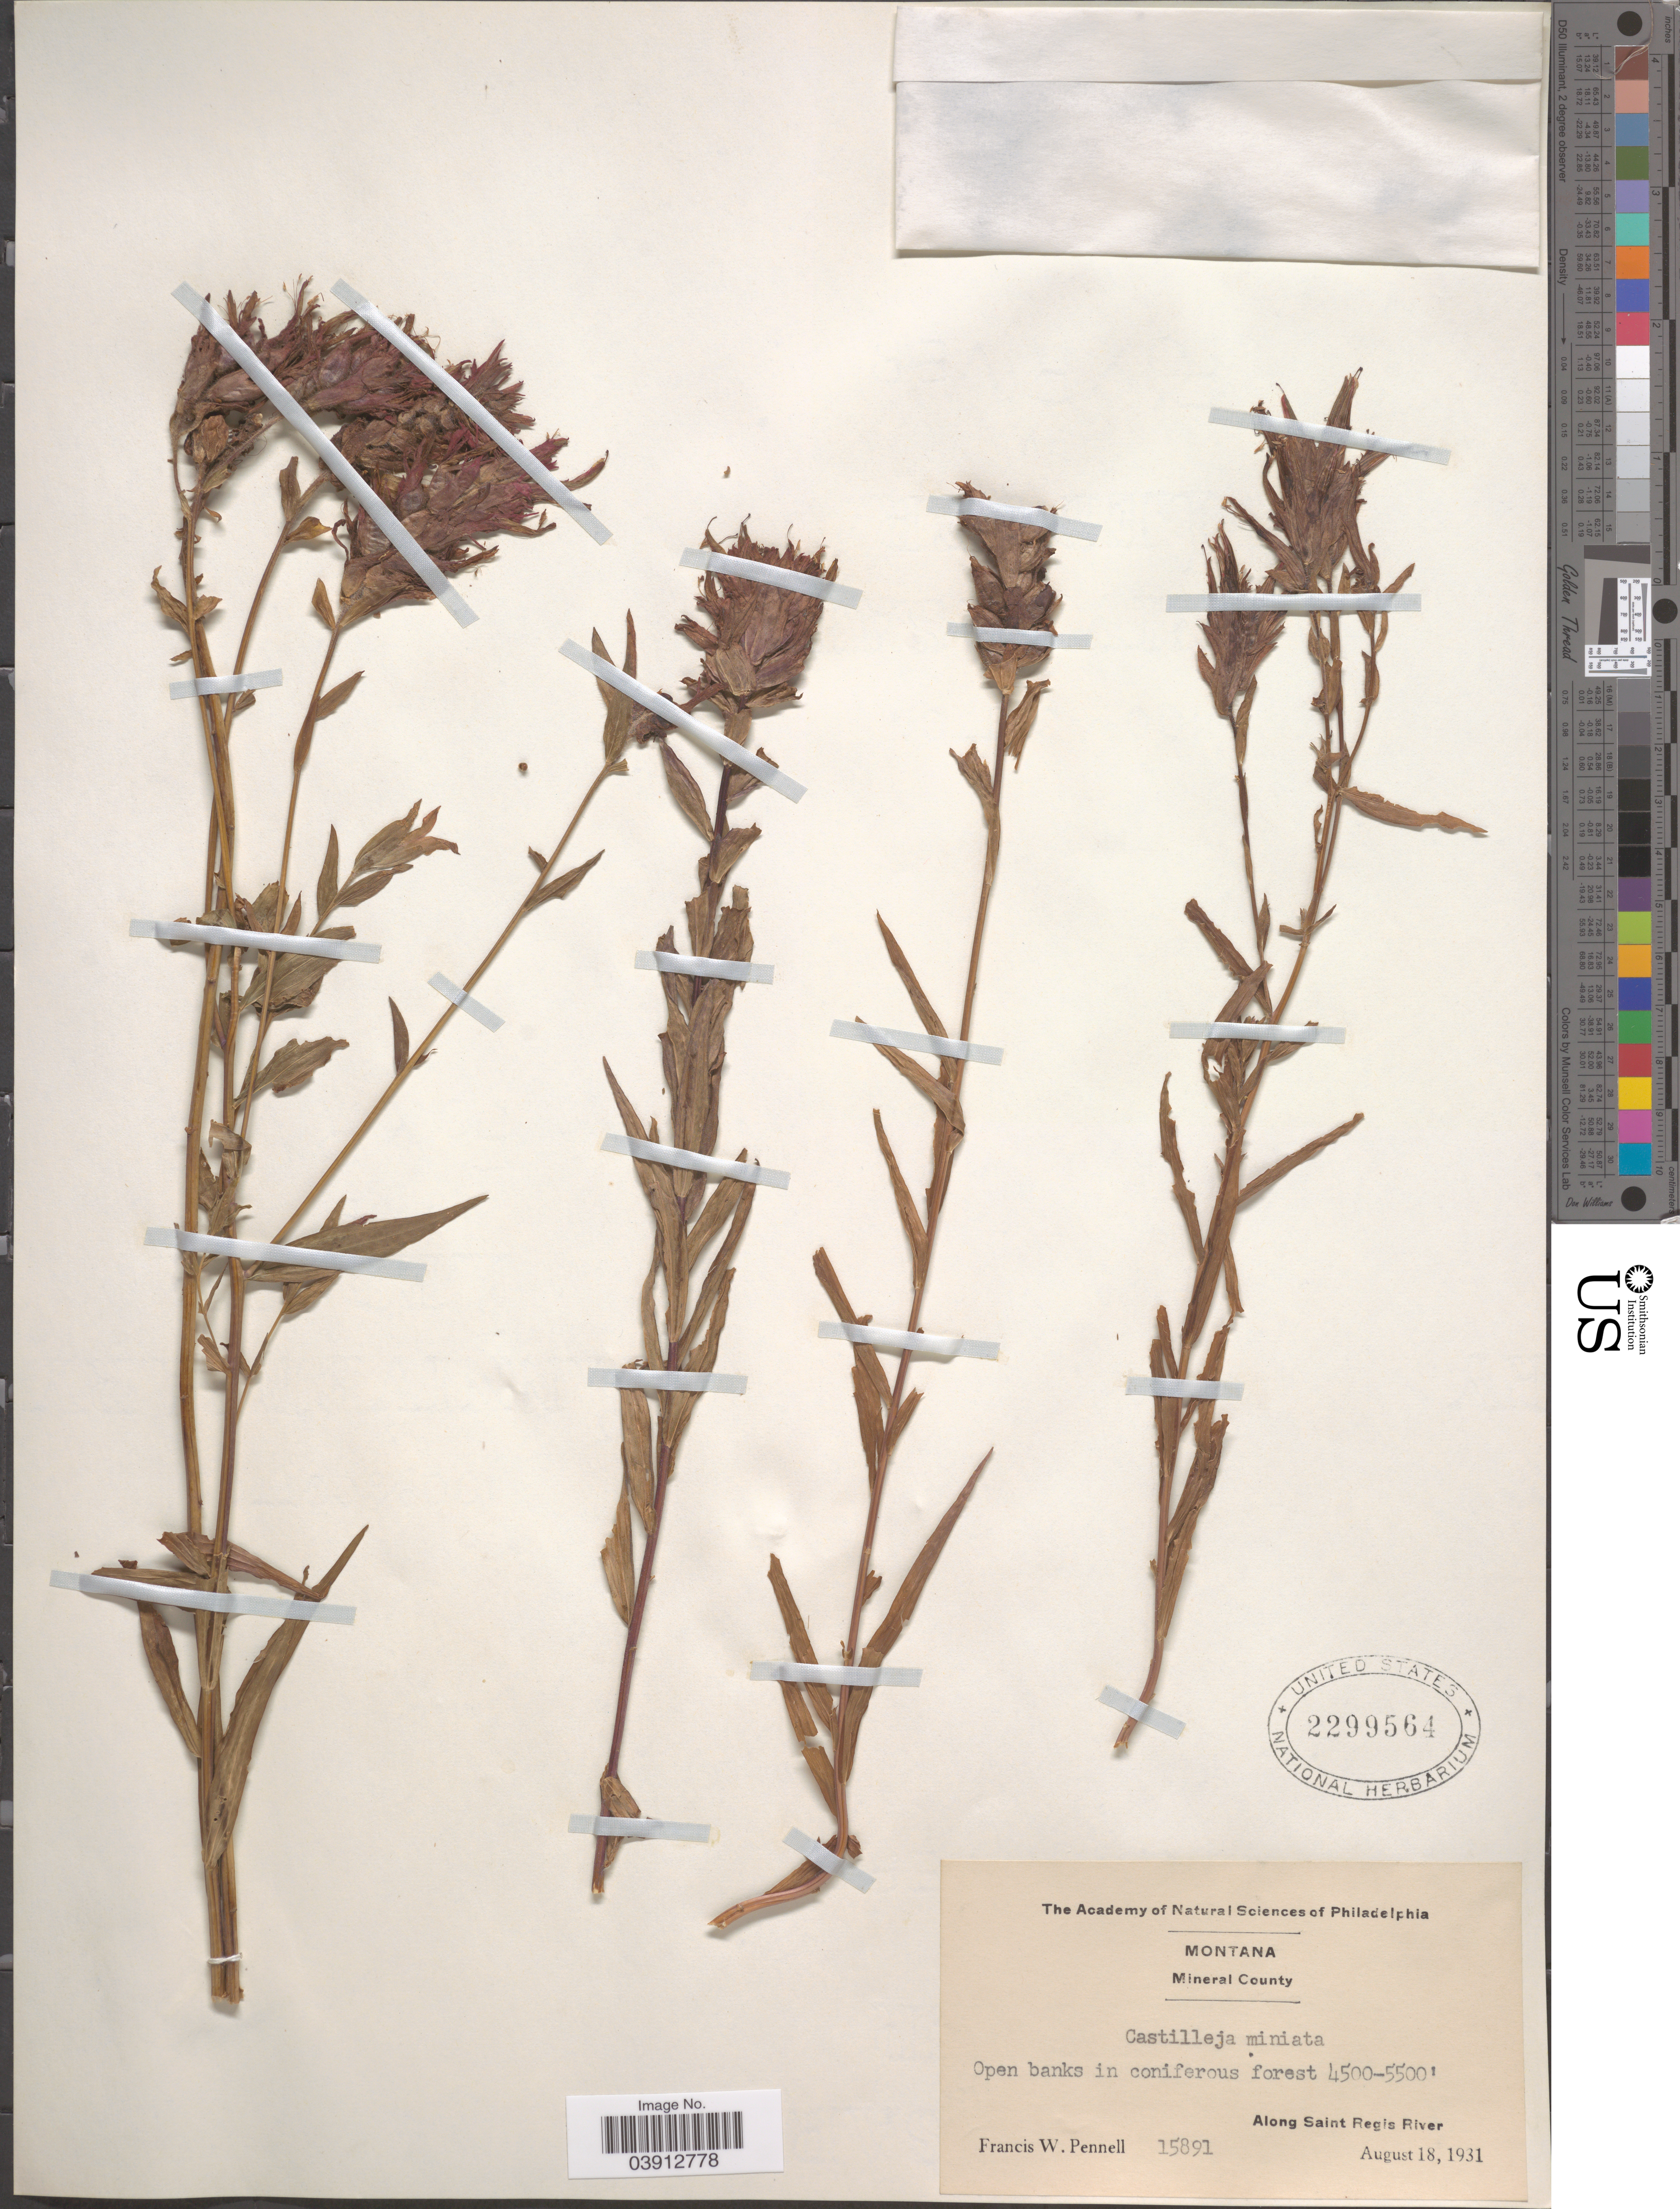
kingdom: Plantae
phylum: Tracheophyta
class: Magnoliopsida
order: Lamiales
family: Orobanchaceae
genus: Castilleja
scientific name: Castilleja miniata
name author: Douglas ex Hook.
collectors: F. W. Pennell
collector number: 15891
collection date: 1931-08-18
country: United States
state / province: Montana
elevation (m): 1372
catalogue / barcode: US 2299564